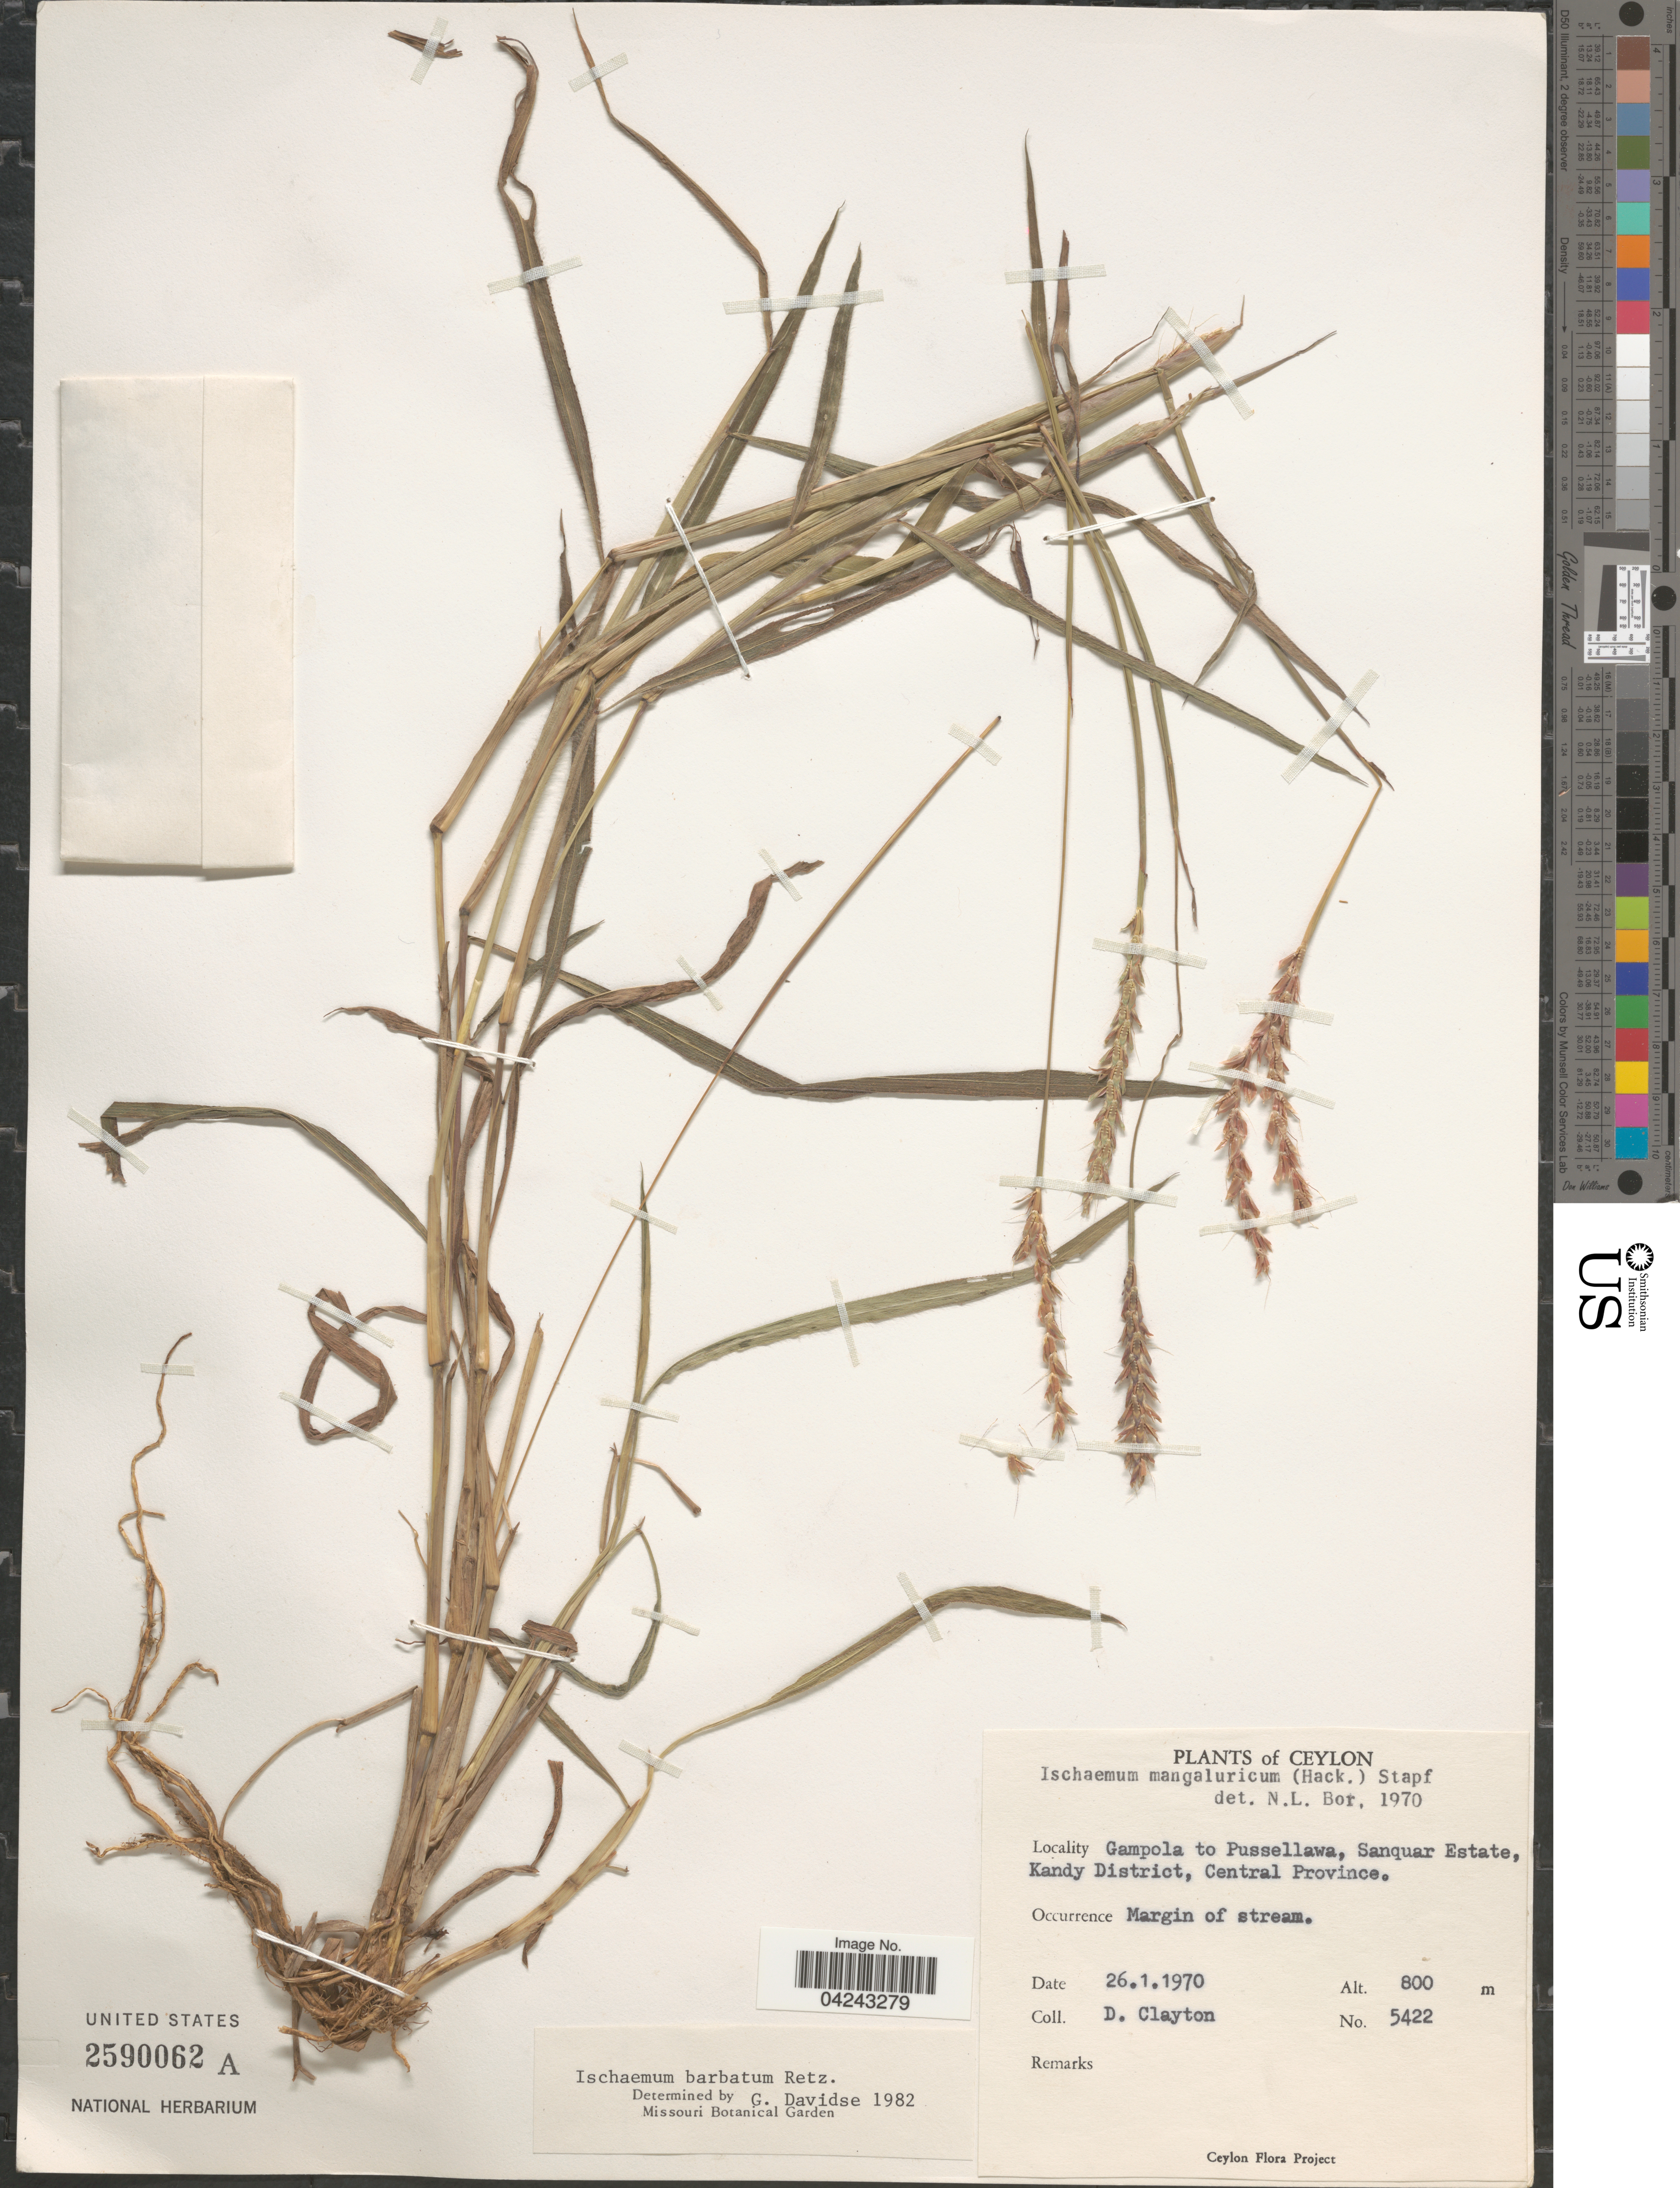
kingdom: Plantae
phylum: Tracheophyta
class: Liliopsida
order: Poales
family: Poaceae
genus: Ischaemum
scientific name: Ischaemum barbatum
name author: Blume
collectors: D. Clayton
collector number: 5422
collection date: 1970-01-26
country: Sri Lanka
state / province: Central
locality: Ceylon. Gampola to Pussellawa, Sanquar Estate, Kandy District.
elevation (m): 800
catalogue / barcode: US 2590062A